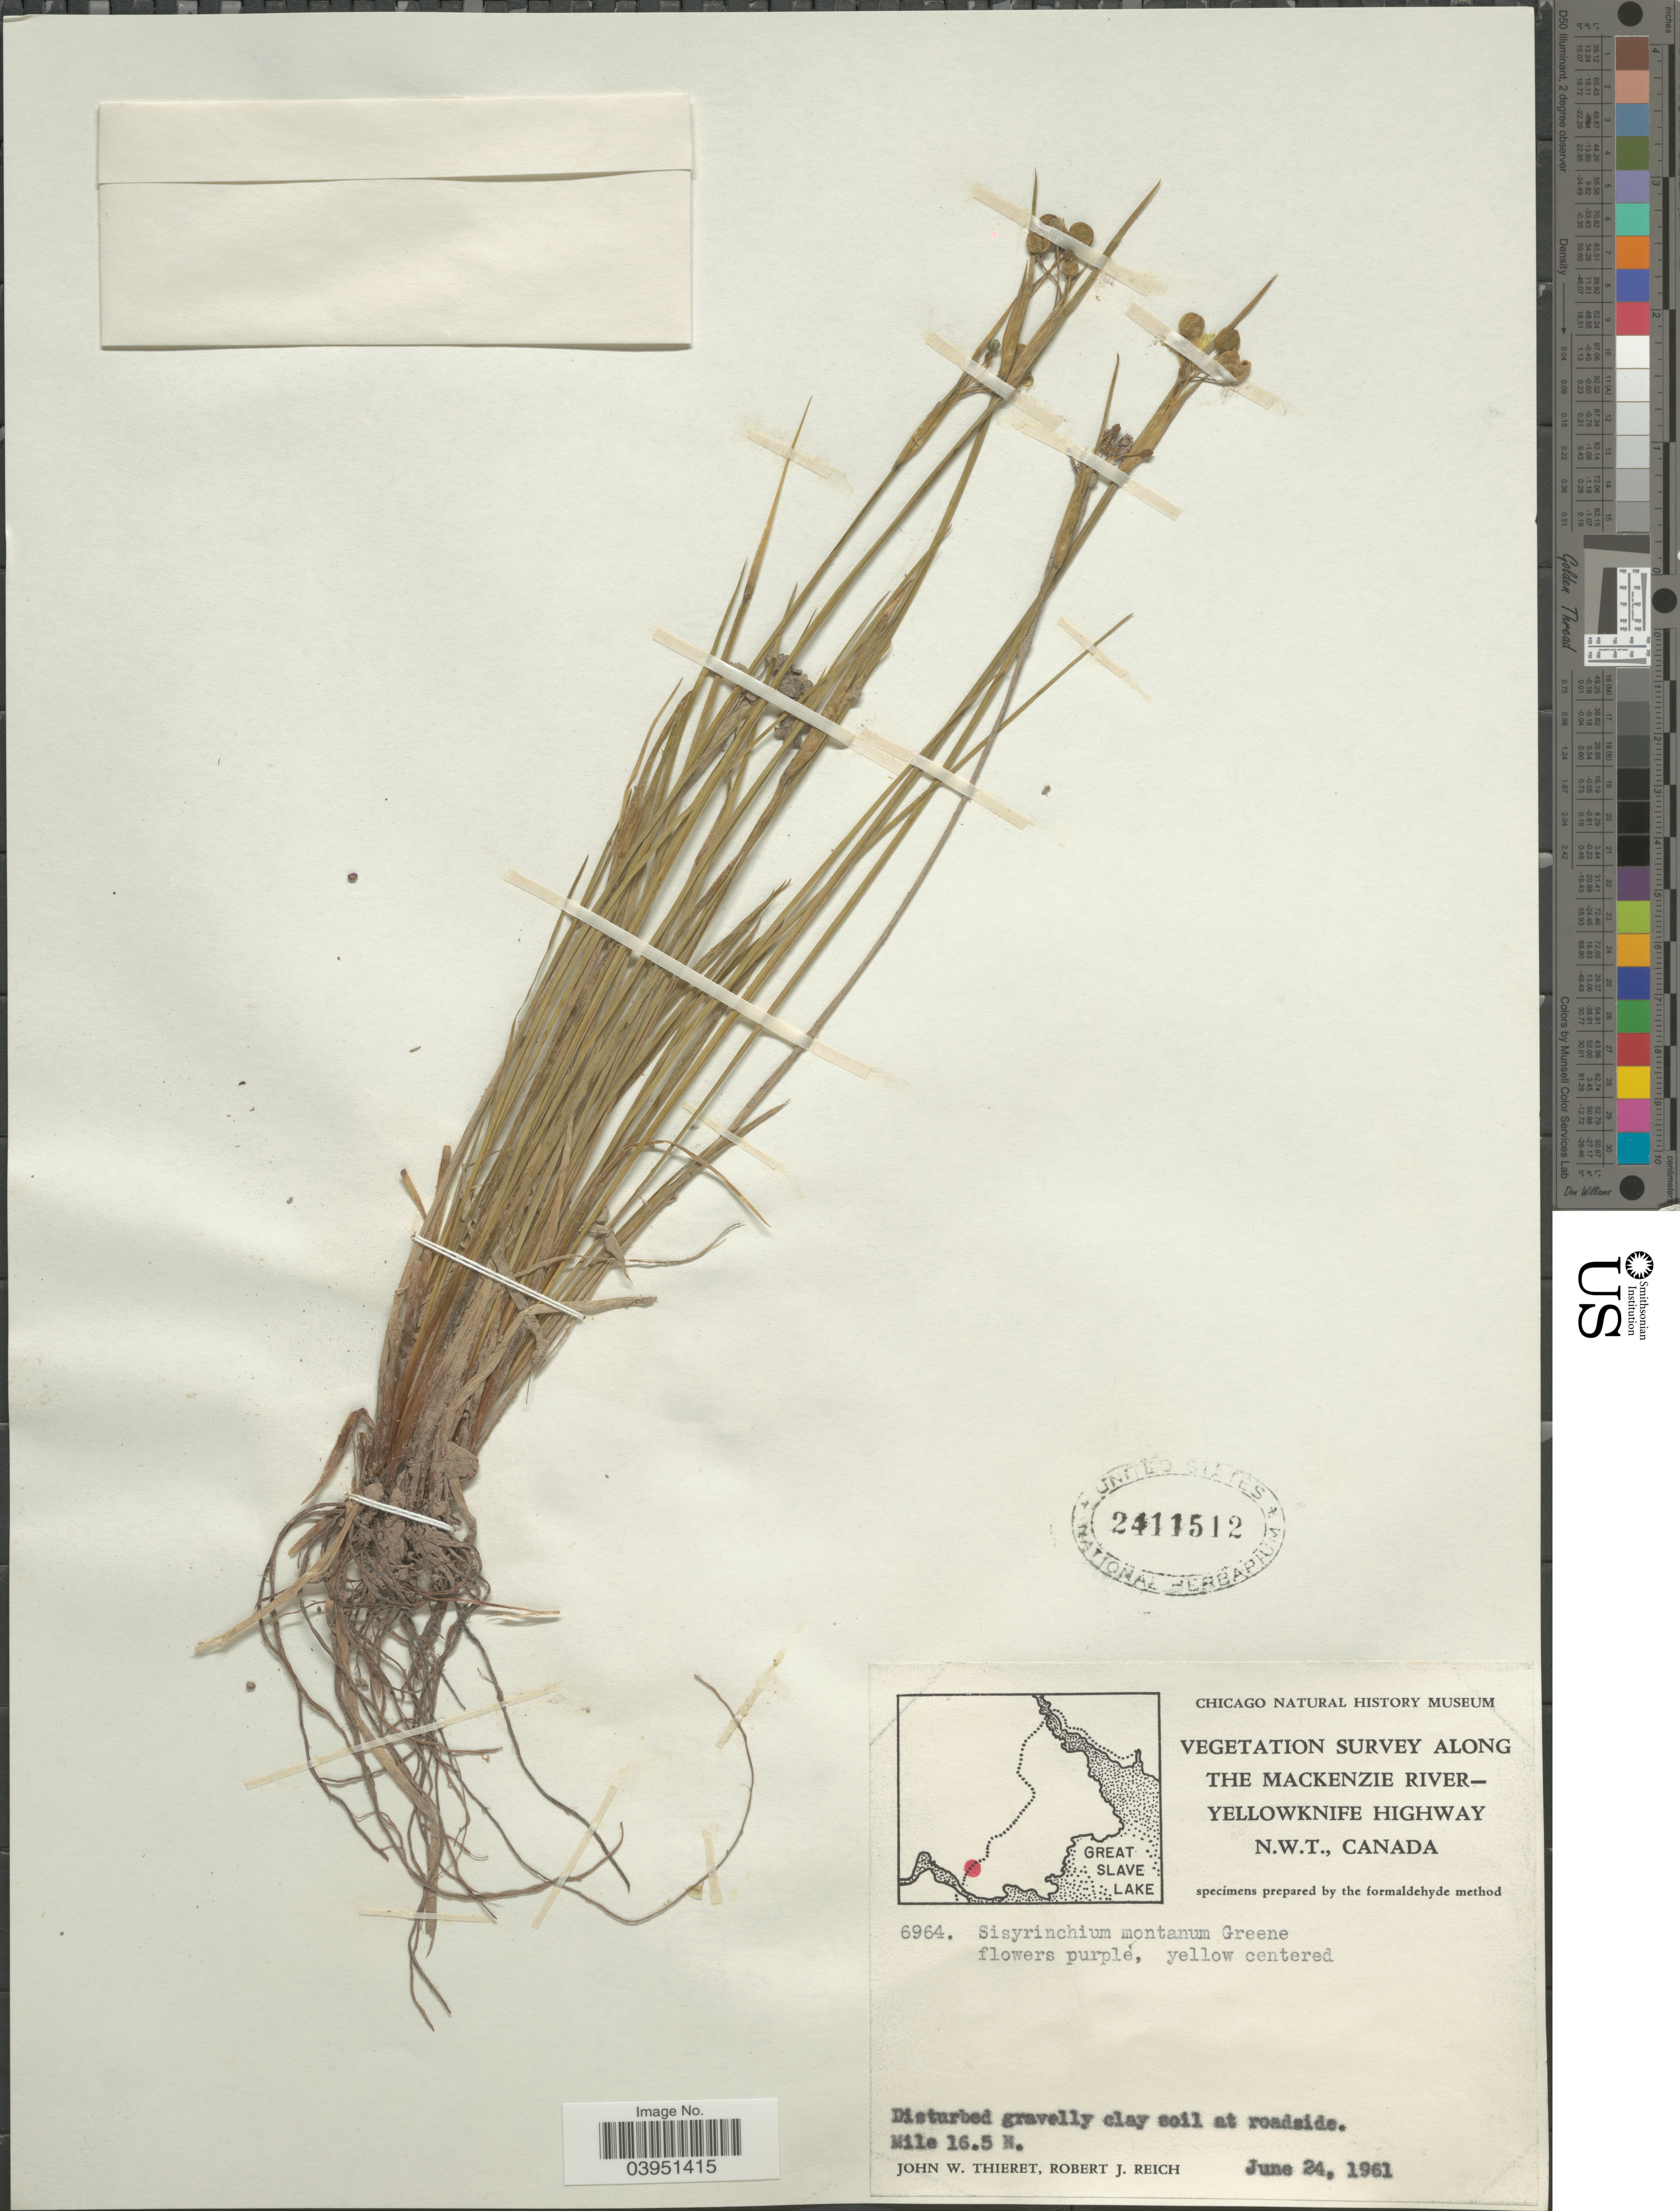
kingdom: Plantae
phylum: Tracheophyta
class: Liliopsida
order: Asparagales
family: Iridaceae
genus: Sisyrinchium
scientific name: Sisyrinchium montanum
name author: Greene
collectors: J. W. Thieret & R. Reich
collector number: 6964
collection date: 1961-06-24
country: Canada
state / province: Northwest Territories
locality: Along the Mackenzie River-Yellowknife Highway N.W.T. Disturbed gravelly clay soil at roadside. Mile 16.5 N.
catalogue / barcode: US 2411512